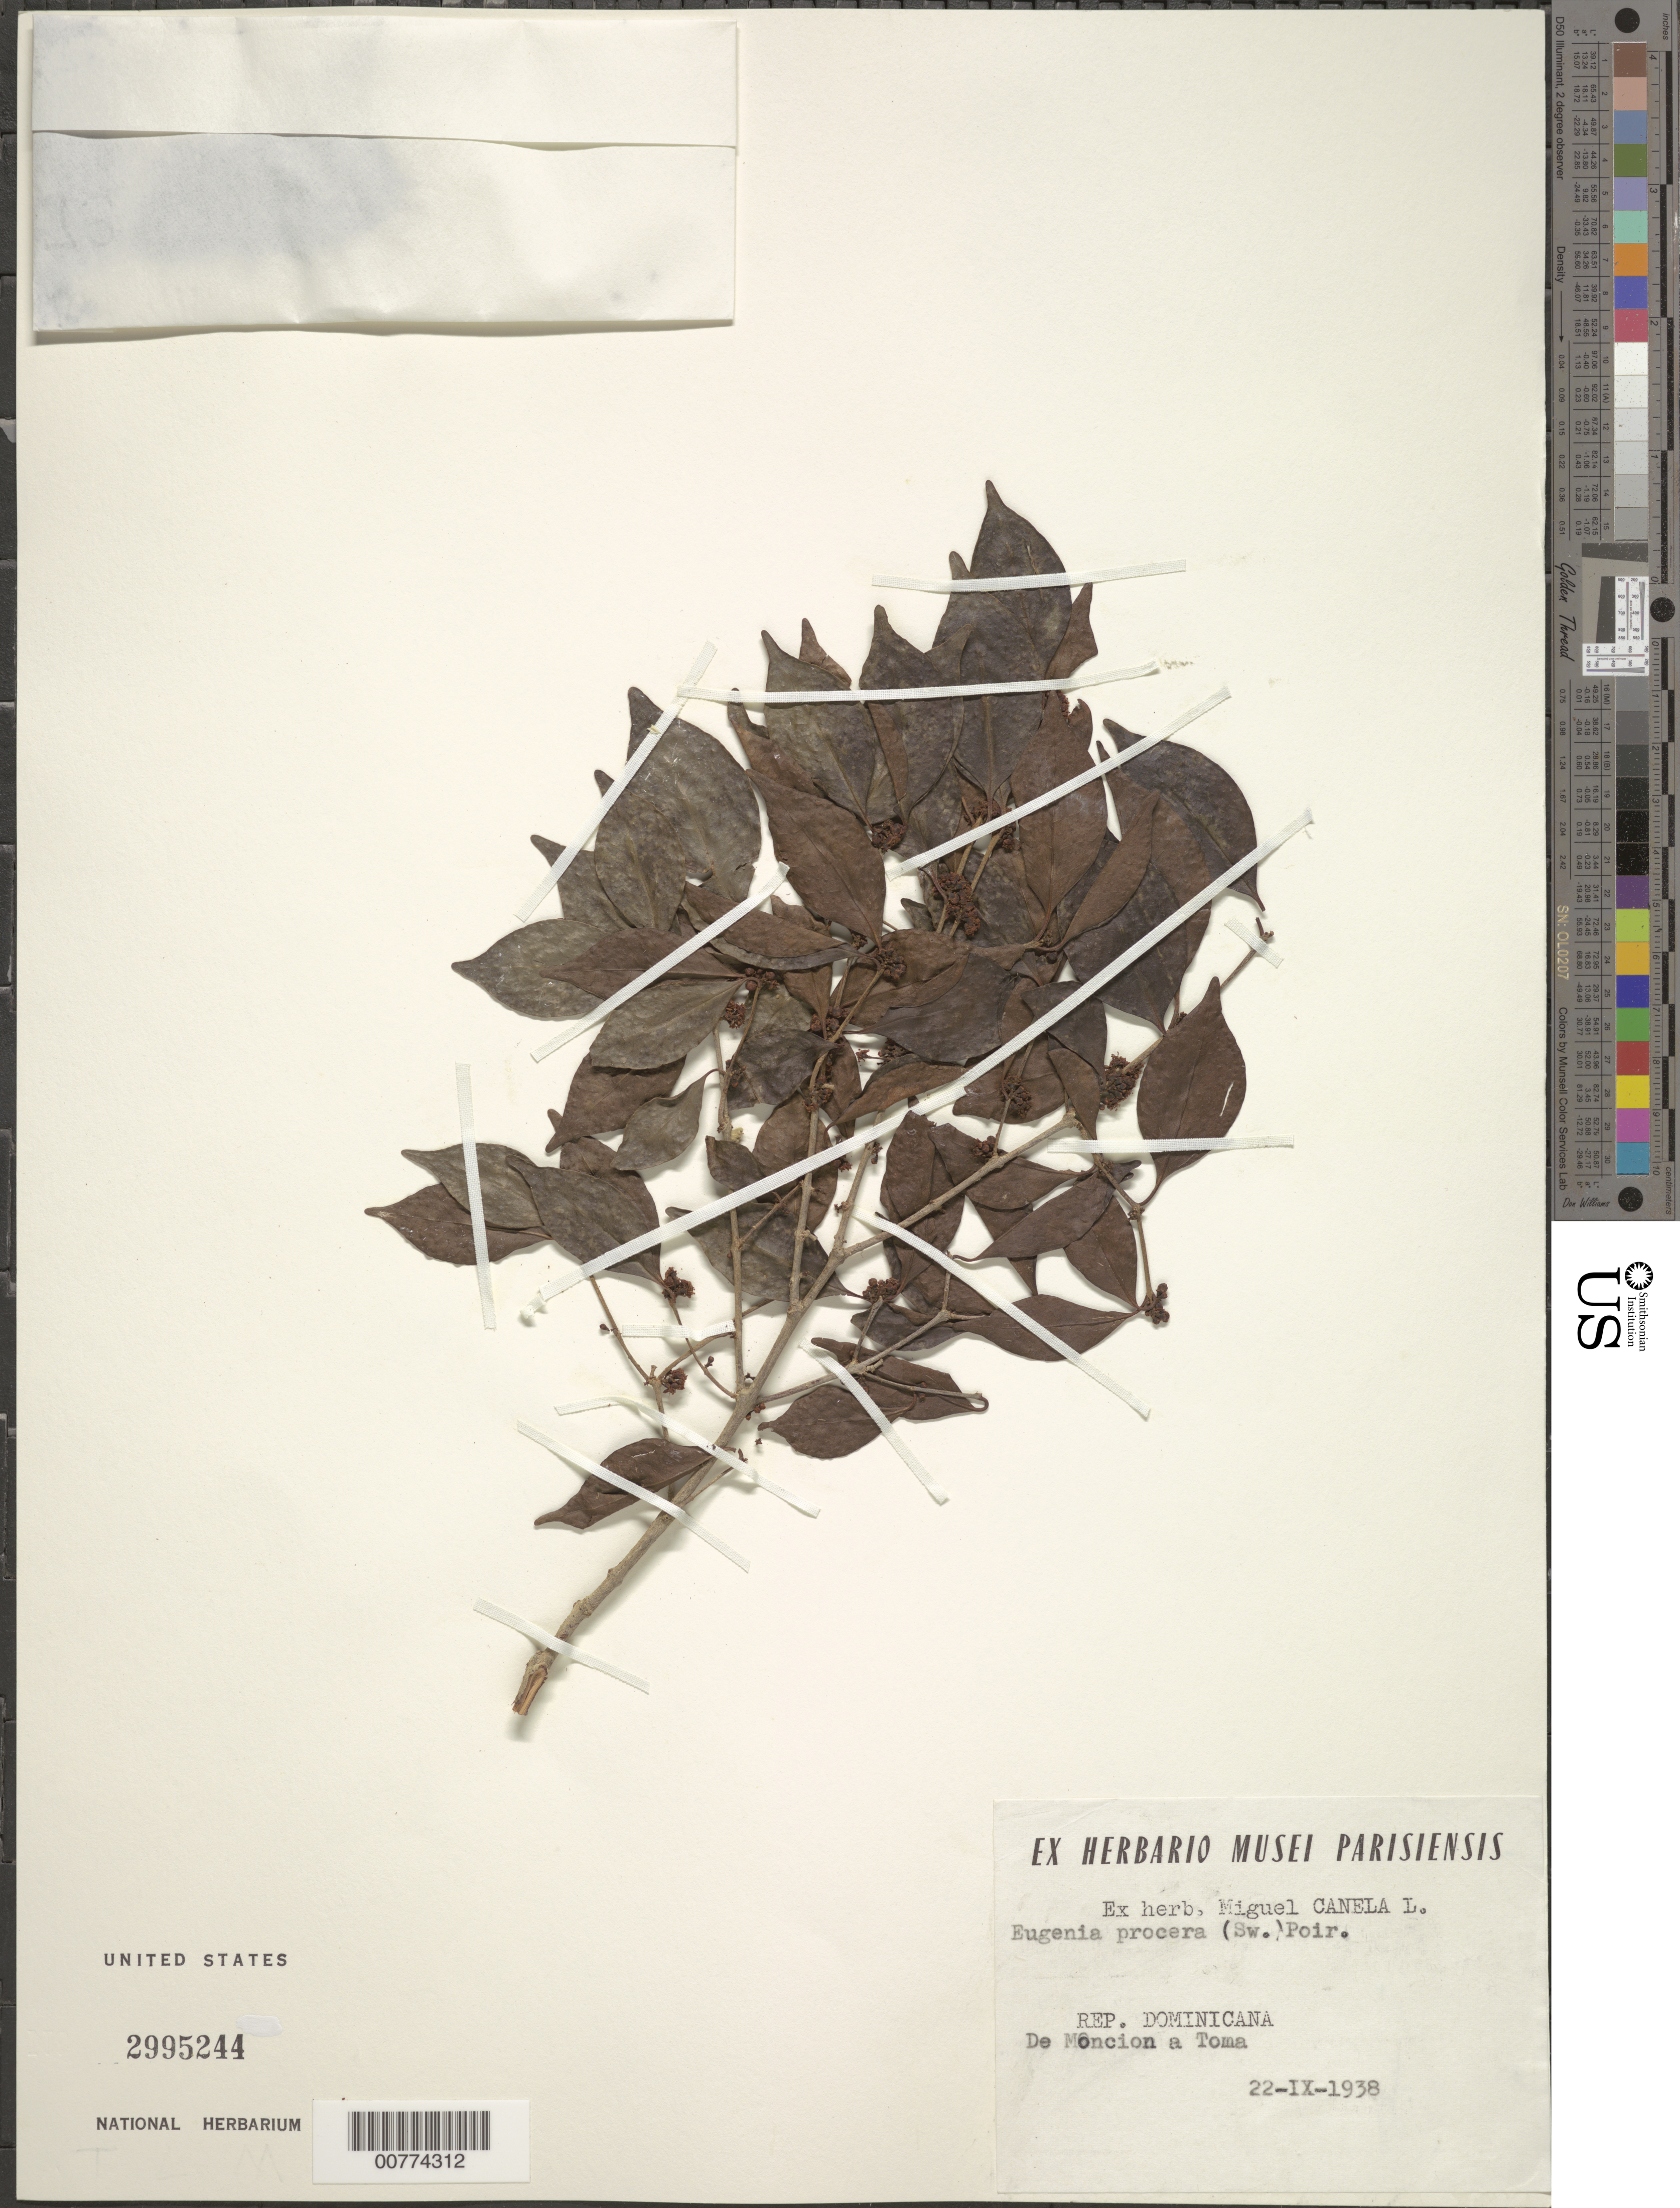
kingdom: Plantae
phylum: Tracheophyta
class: Magnoliopsida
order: Myrtales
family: Myrtaceae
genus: Eugenia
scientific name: Eugenia procera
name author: (Sw.) Poir.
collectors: M. Canela Lazaro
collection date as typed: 22 Sep 1938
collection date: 1938-09-22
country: Dominican Republic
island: Hispaniola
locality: From Monción to Toma.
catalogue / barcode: US 2995244